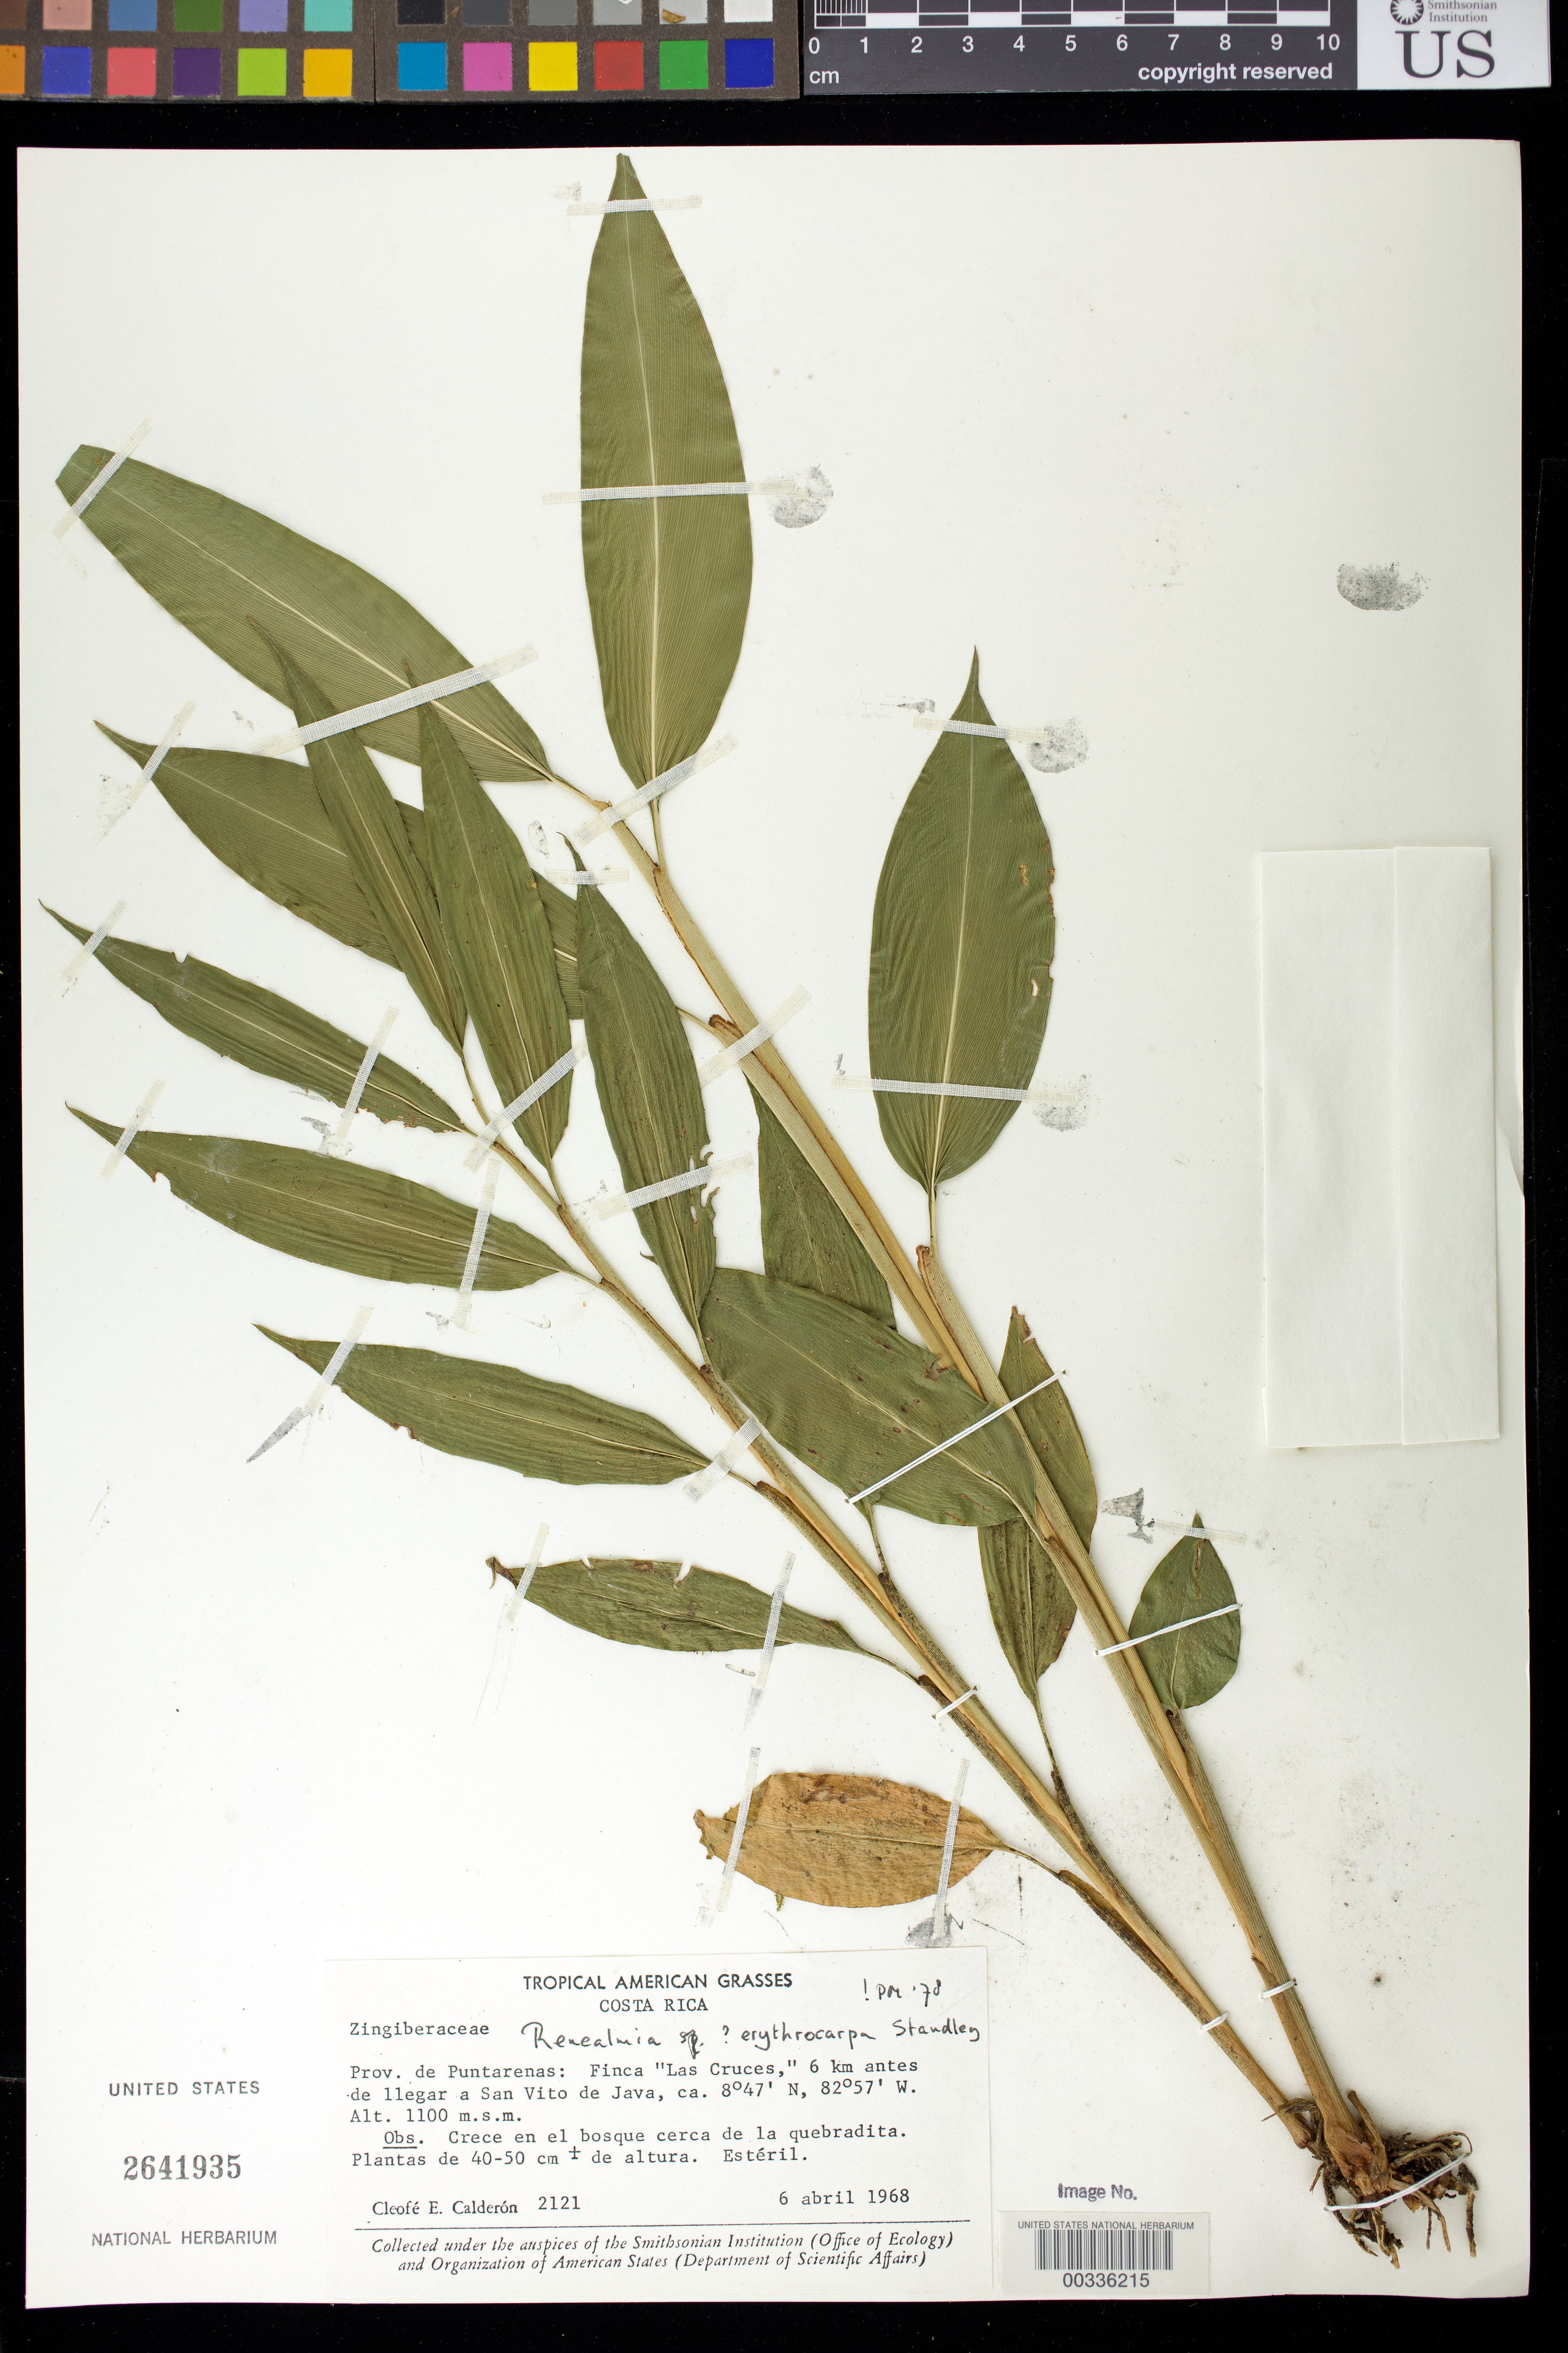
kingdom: Plantae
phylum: Tracheophyta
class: Liliopsida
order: Zingiberales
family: Zingiberaceae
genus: Renealmia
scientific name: Renealmia erythrocarpa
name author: Standl.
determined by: Maas, Paul J. M.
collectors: C. E. Calderón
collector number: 2121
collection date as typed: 06 Apr 1968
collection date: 1968-04-06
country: Costa Rica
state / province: Puntarenas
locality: Finca "las cruces," 6 km antes de llegar a san vito de java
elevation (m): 1100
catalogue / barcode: US 2641935